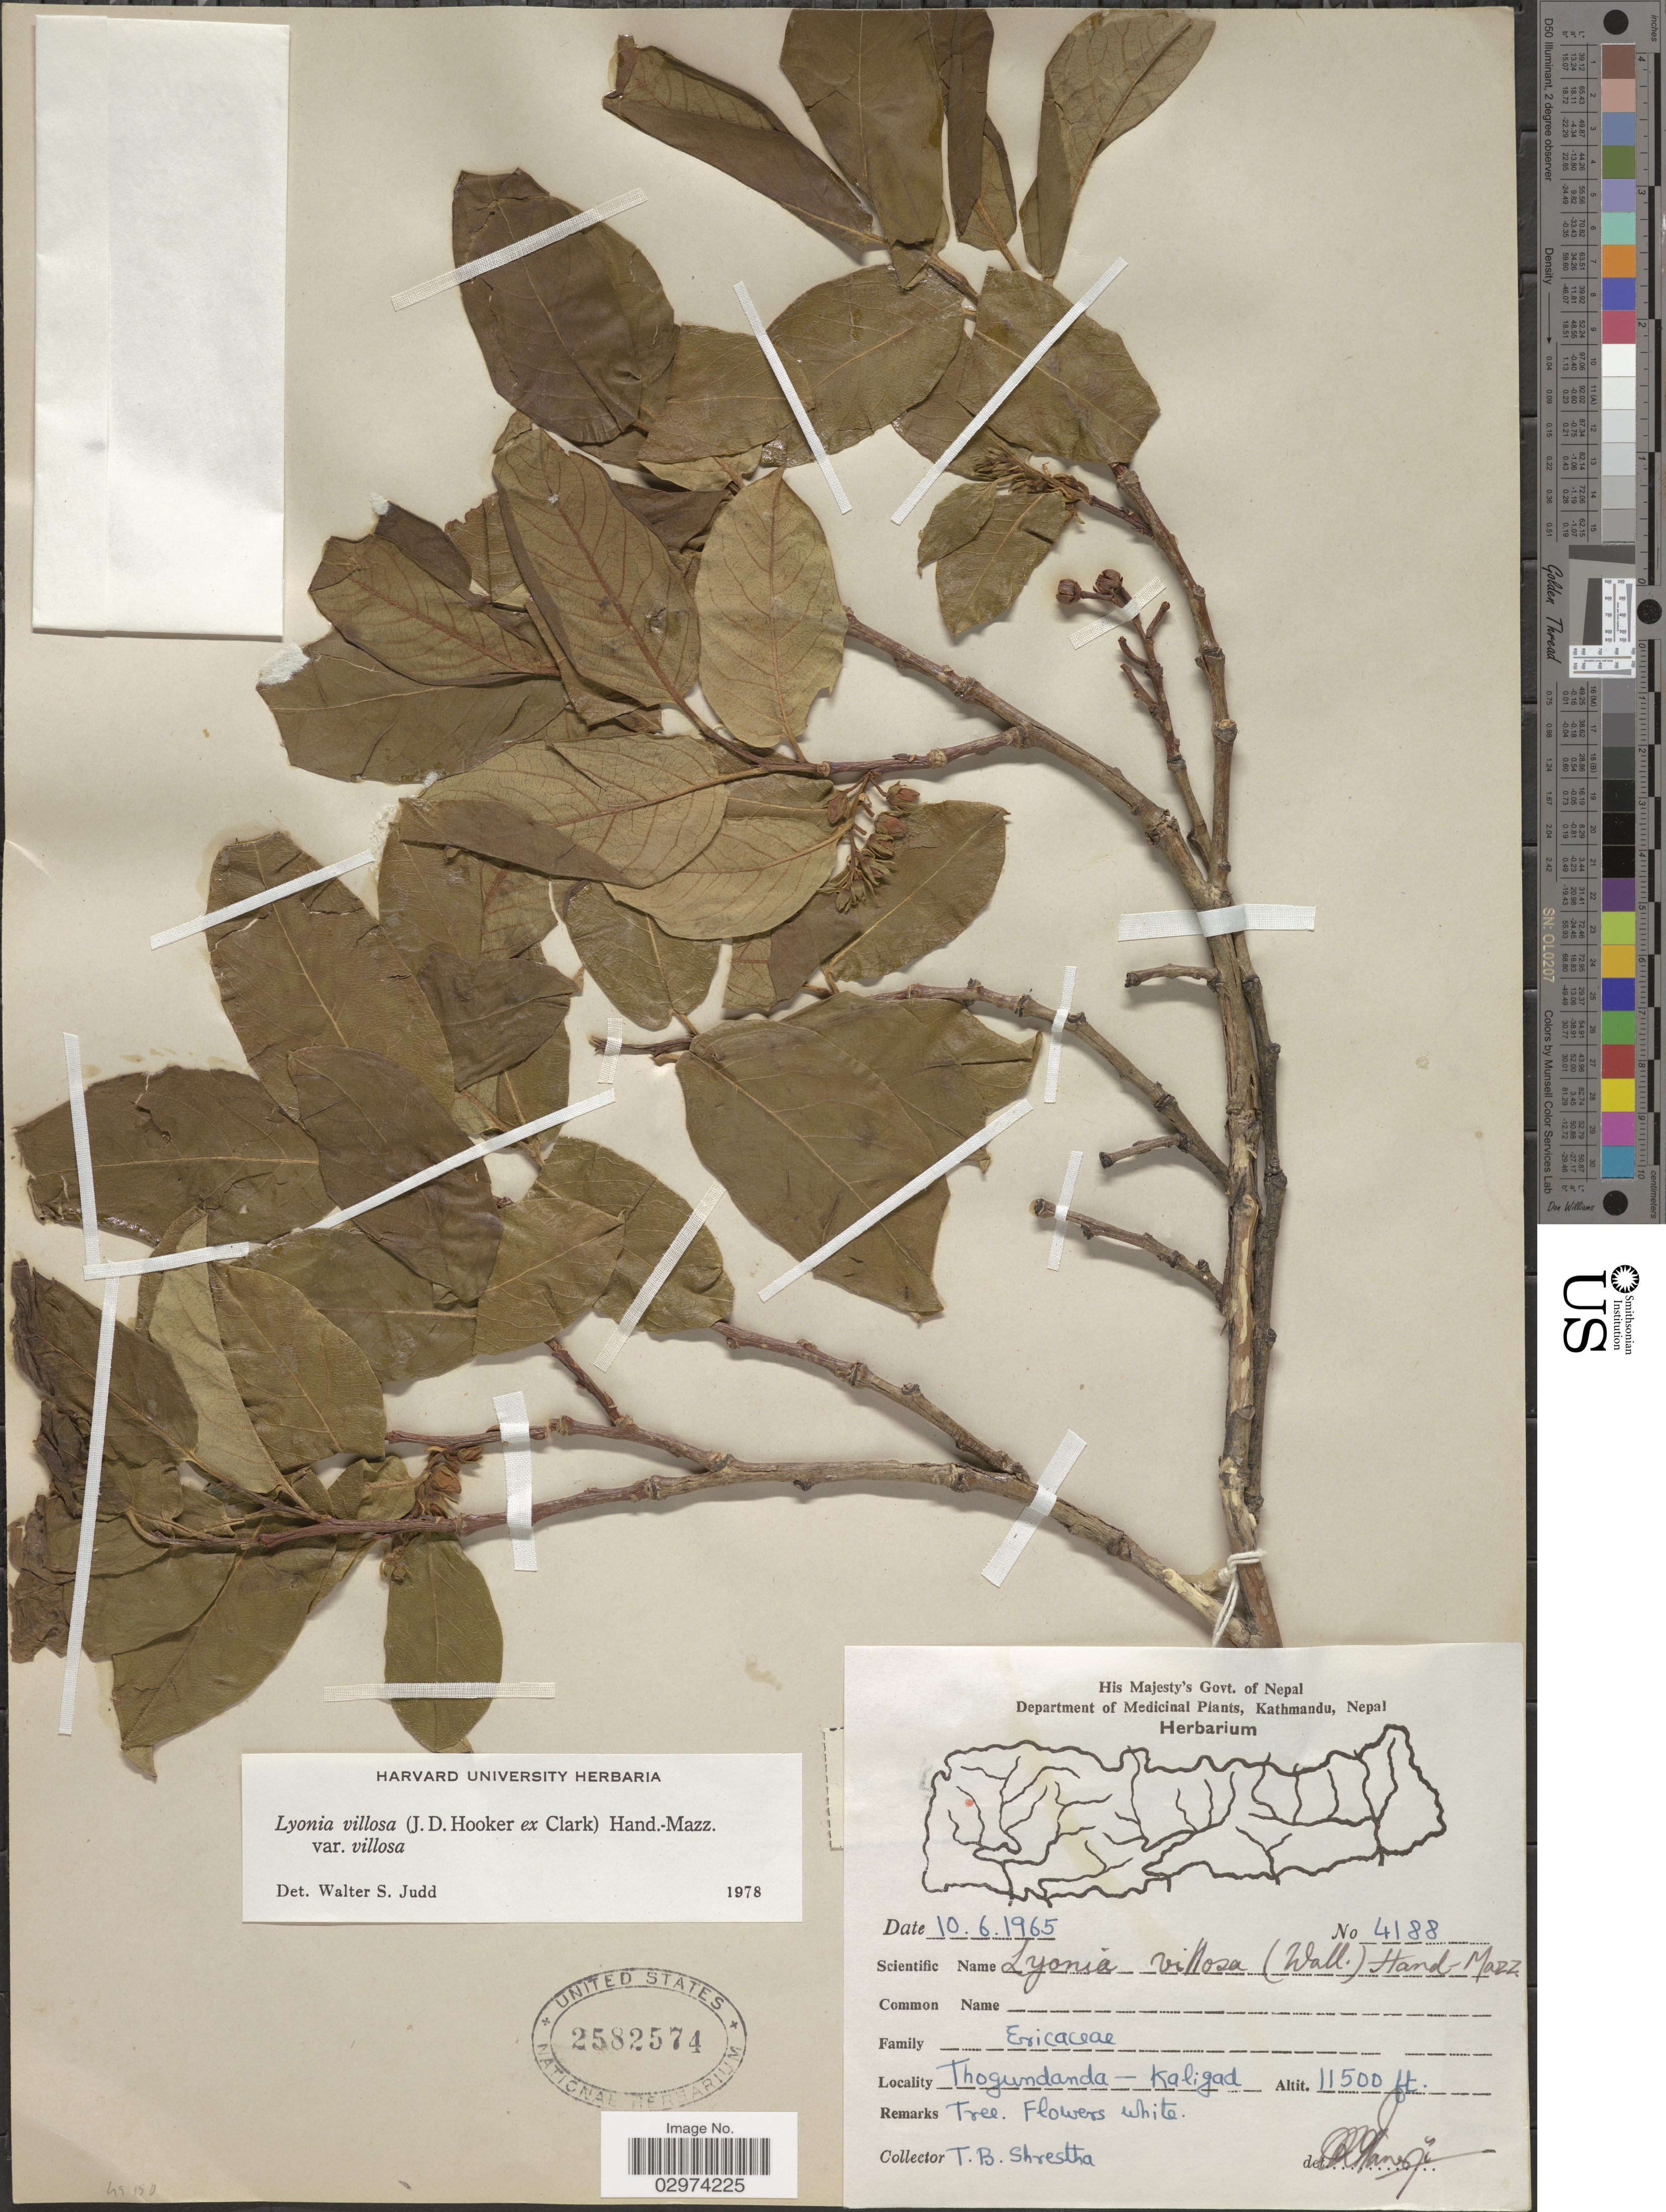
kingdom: Plantae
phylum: Tracheophyta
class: Magnoliopsida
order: Ericales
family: Ericaceae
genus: Lyonia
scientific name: Lyonia villosa var. villosa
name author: (Hook. f. ex C.B. Clarke) Hand.-Mazz.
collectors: T. B. Shrestha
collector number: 4188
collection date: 1965-06-10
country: Nepal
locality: Thogundanda-Kaligad.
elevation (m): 3505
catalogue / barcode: US 2582574